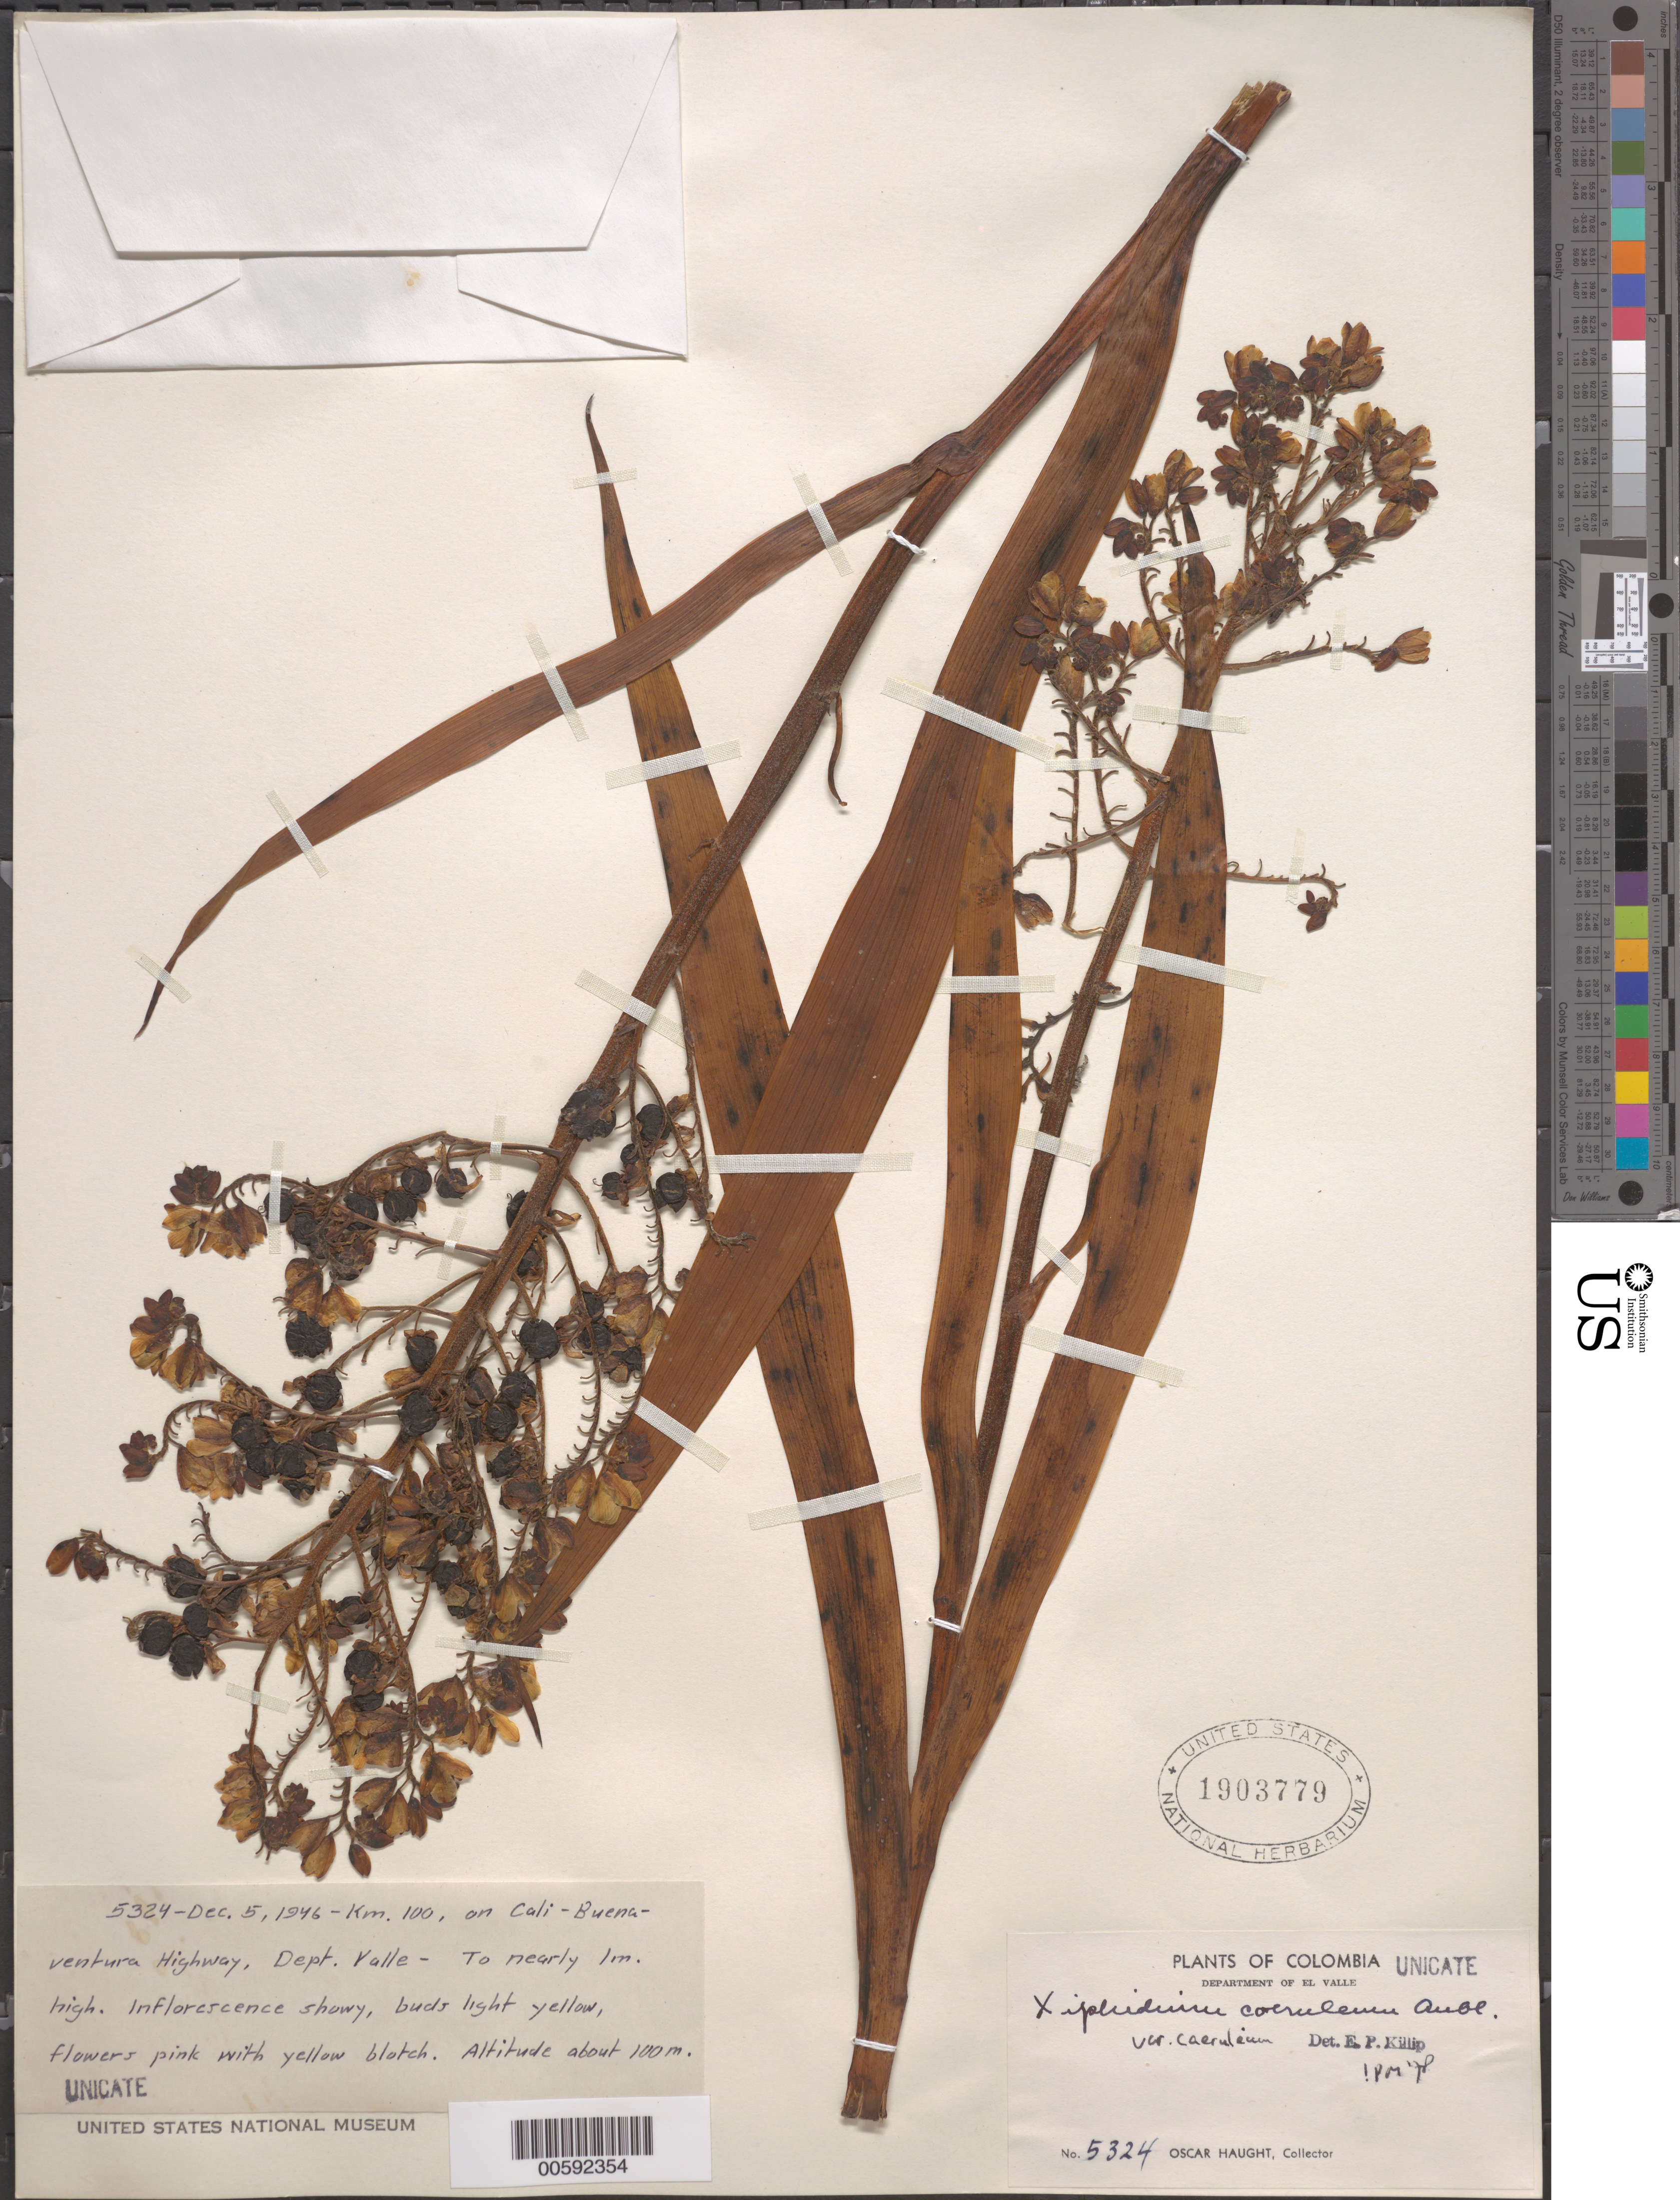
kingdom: Plantae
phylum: Tracheophyta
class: Liliopsida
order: Commelinales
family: Haemodoraceae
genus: Xiphidium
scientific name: Xiphidium caeruleum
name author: Aubl.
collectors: O. L. Haught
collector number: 5324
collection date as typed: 05 Dec 1946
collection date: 1946-12-05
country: Colombia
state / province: Valle del Cauca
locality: On road from Cali and Buena Ventura Hwy.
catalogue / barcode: US 1903779